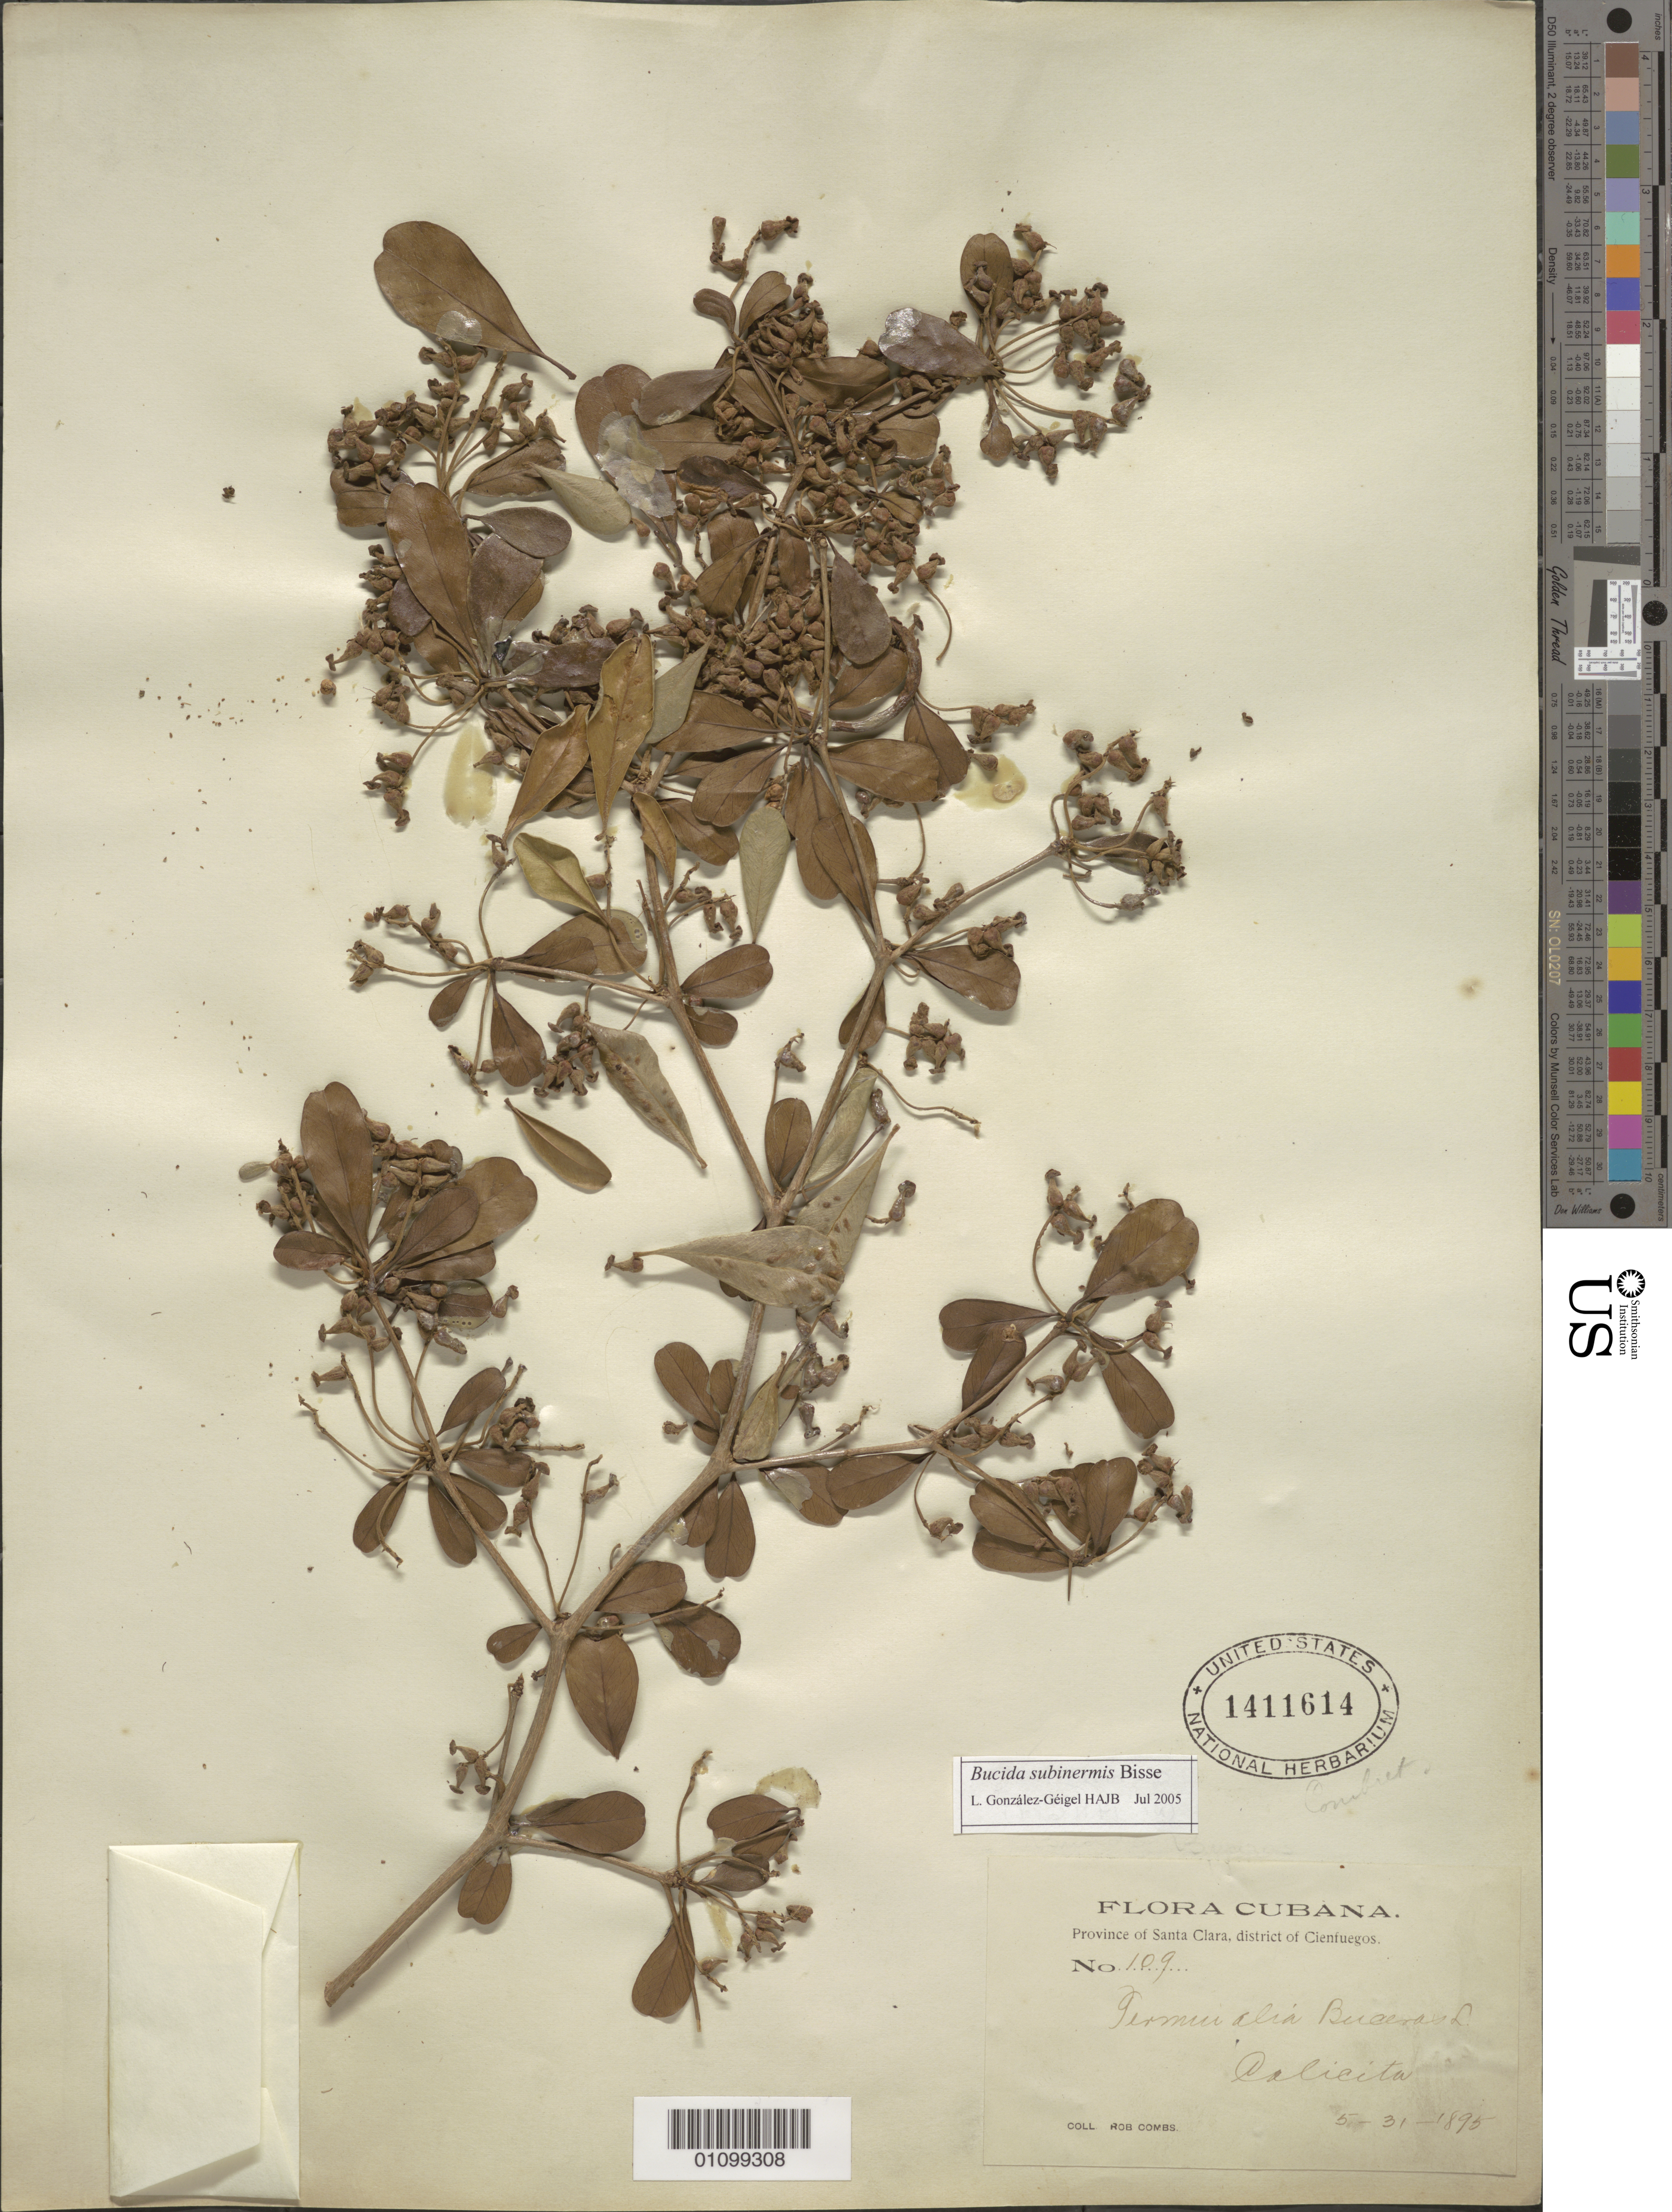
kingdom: Plantae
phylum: Tracheophyta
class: Magnoliopsida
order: Myrtales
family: Combretaceae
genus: Terminalia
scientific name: Terminalia buceras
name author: (L.) C. Wright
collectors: R. Combs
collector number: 109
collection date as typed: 31 May 1895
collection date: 1895-05-31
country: Cuba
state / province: Cienfuegos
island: Cuba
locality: Province of Santa Cloara, district of Cienfuegos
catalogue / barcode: US 1411614